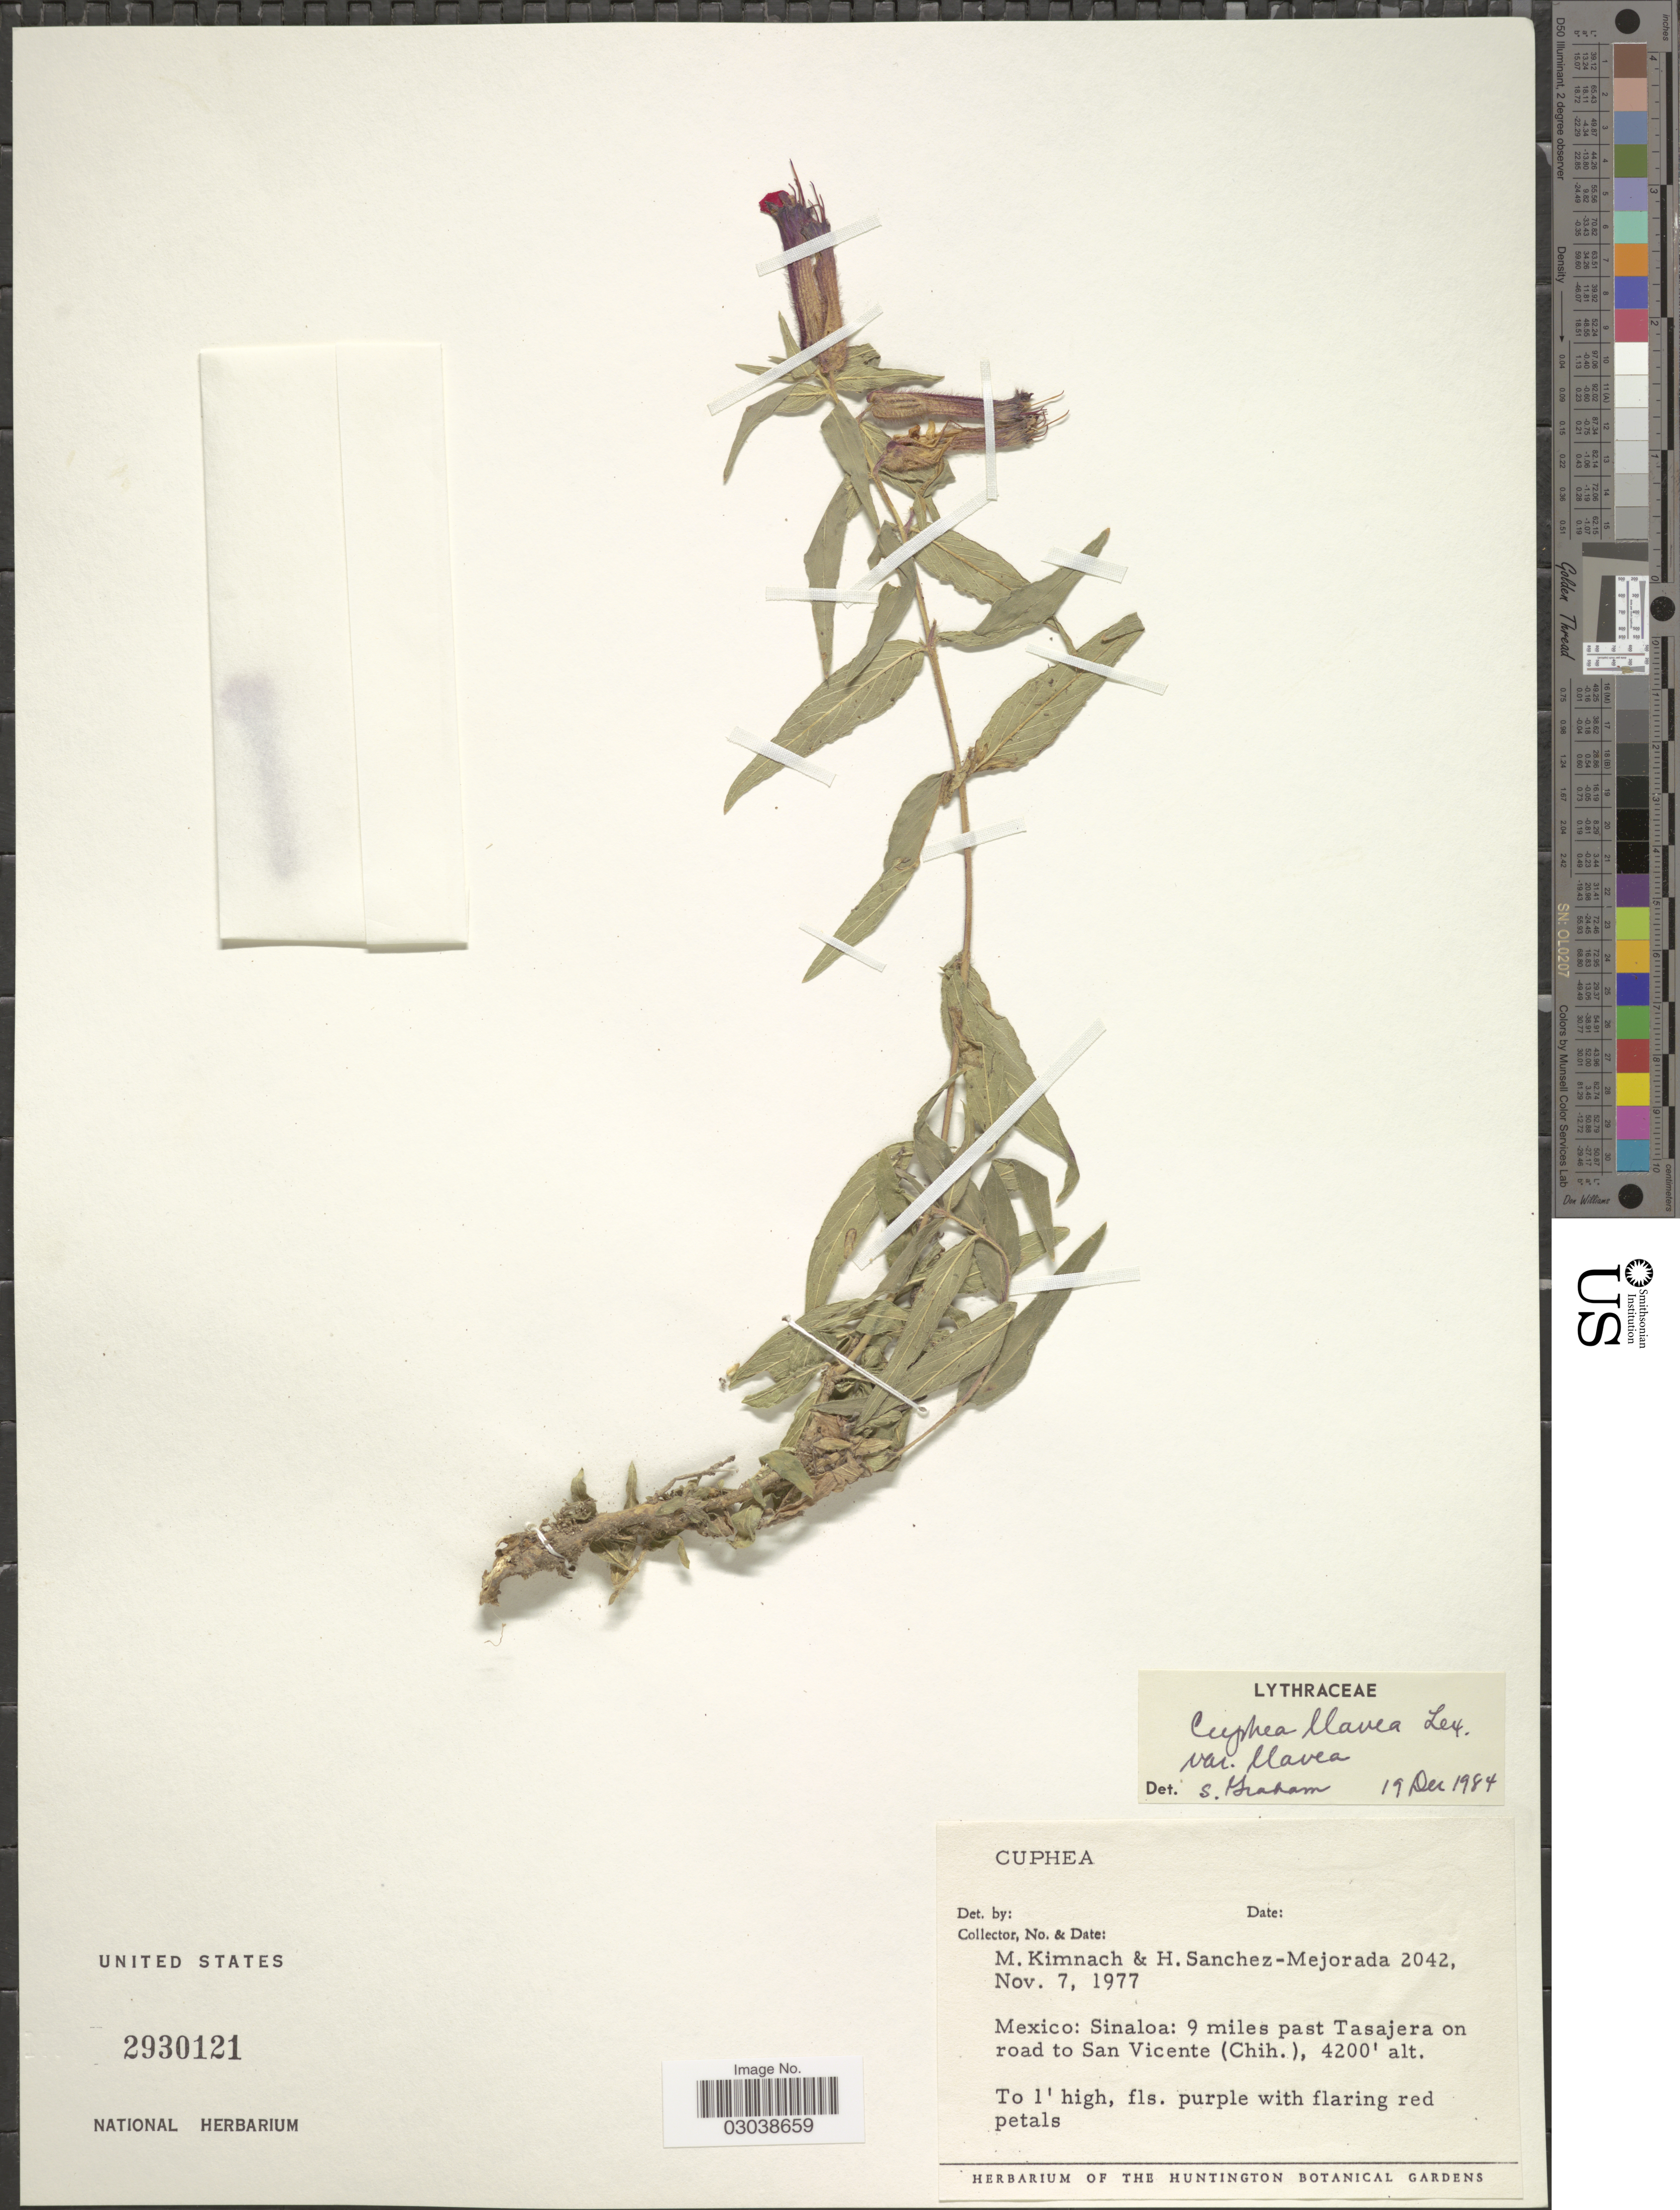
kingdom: Plantae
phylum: Tracheophyta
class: Magnoliopsida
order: Myrtales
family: Lythraceae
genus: Cuphea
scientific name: Cuphea llavea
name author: Lex.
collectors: M. W. Kimnach & H. Sánchez-Mejorada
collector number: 2042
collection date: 1977-11-07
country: Mexico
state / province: Sinaloa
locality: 9 miles past Tasajera on road to San Vicente (Chih.).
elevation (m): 1280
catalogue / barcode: US 2930121